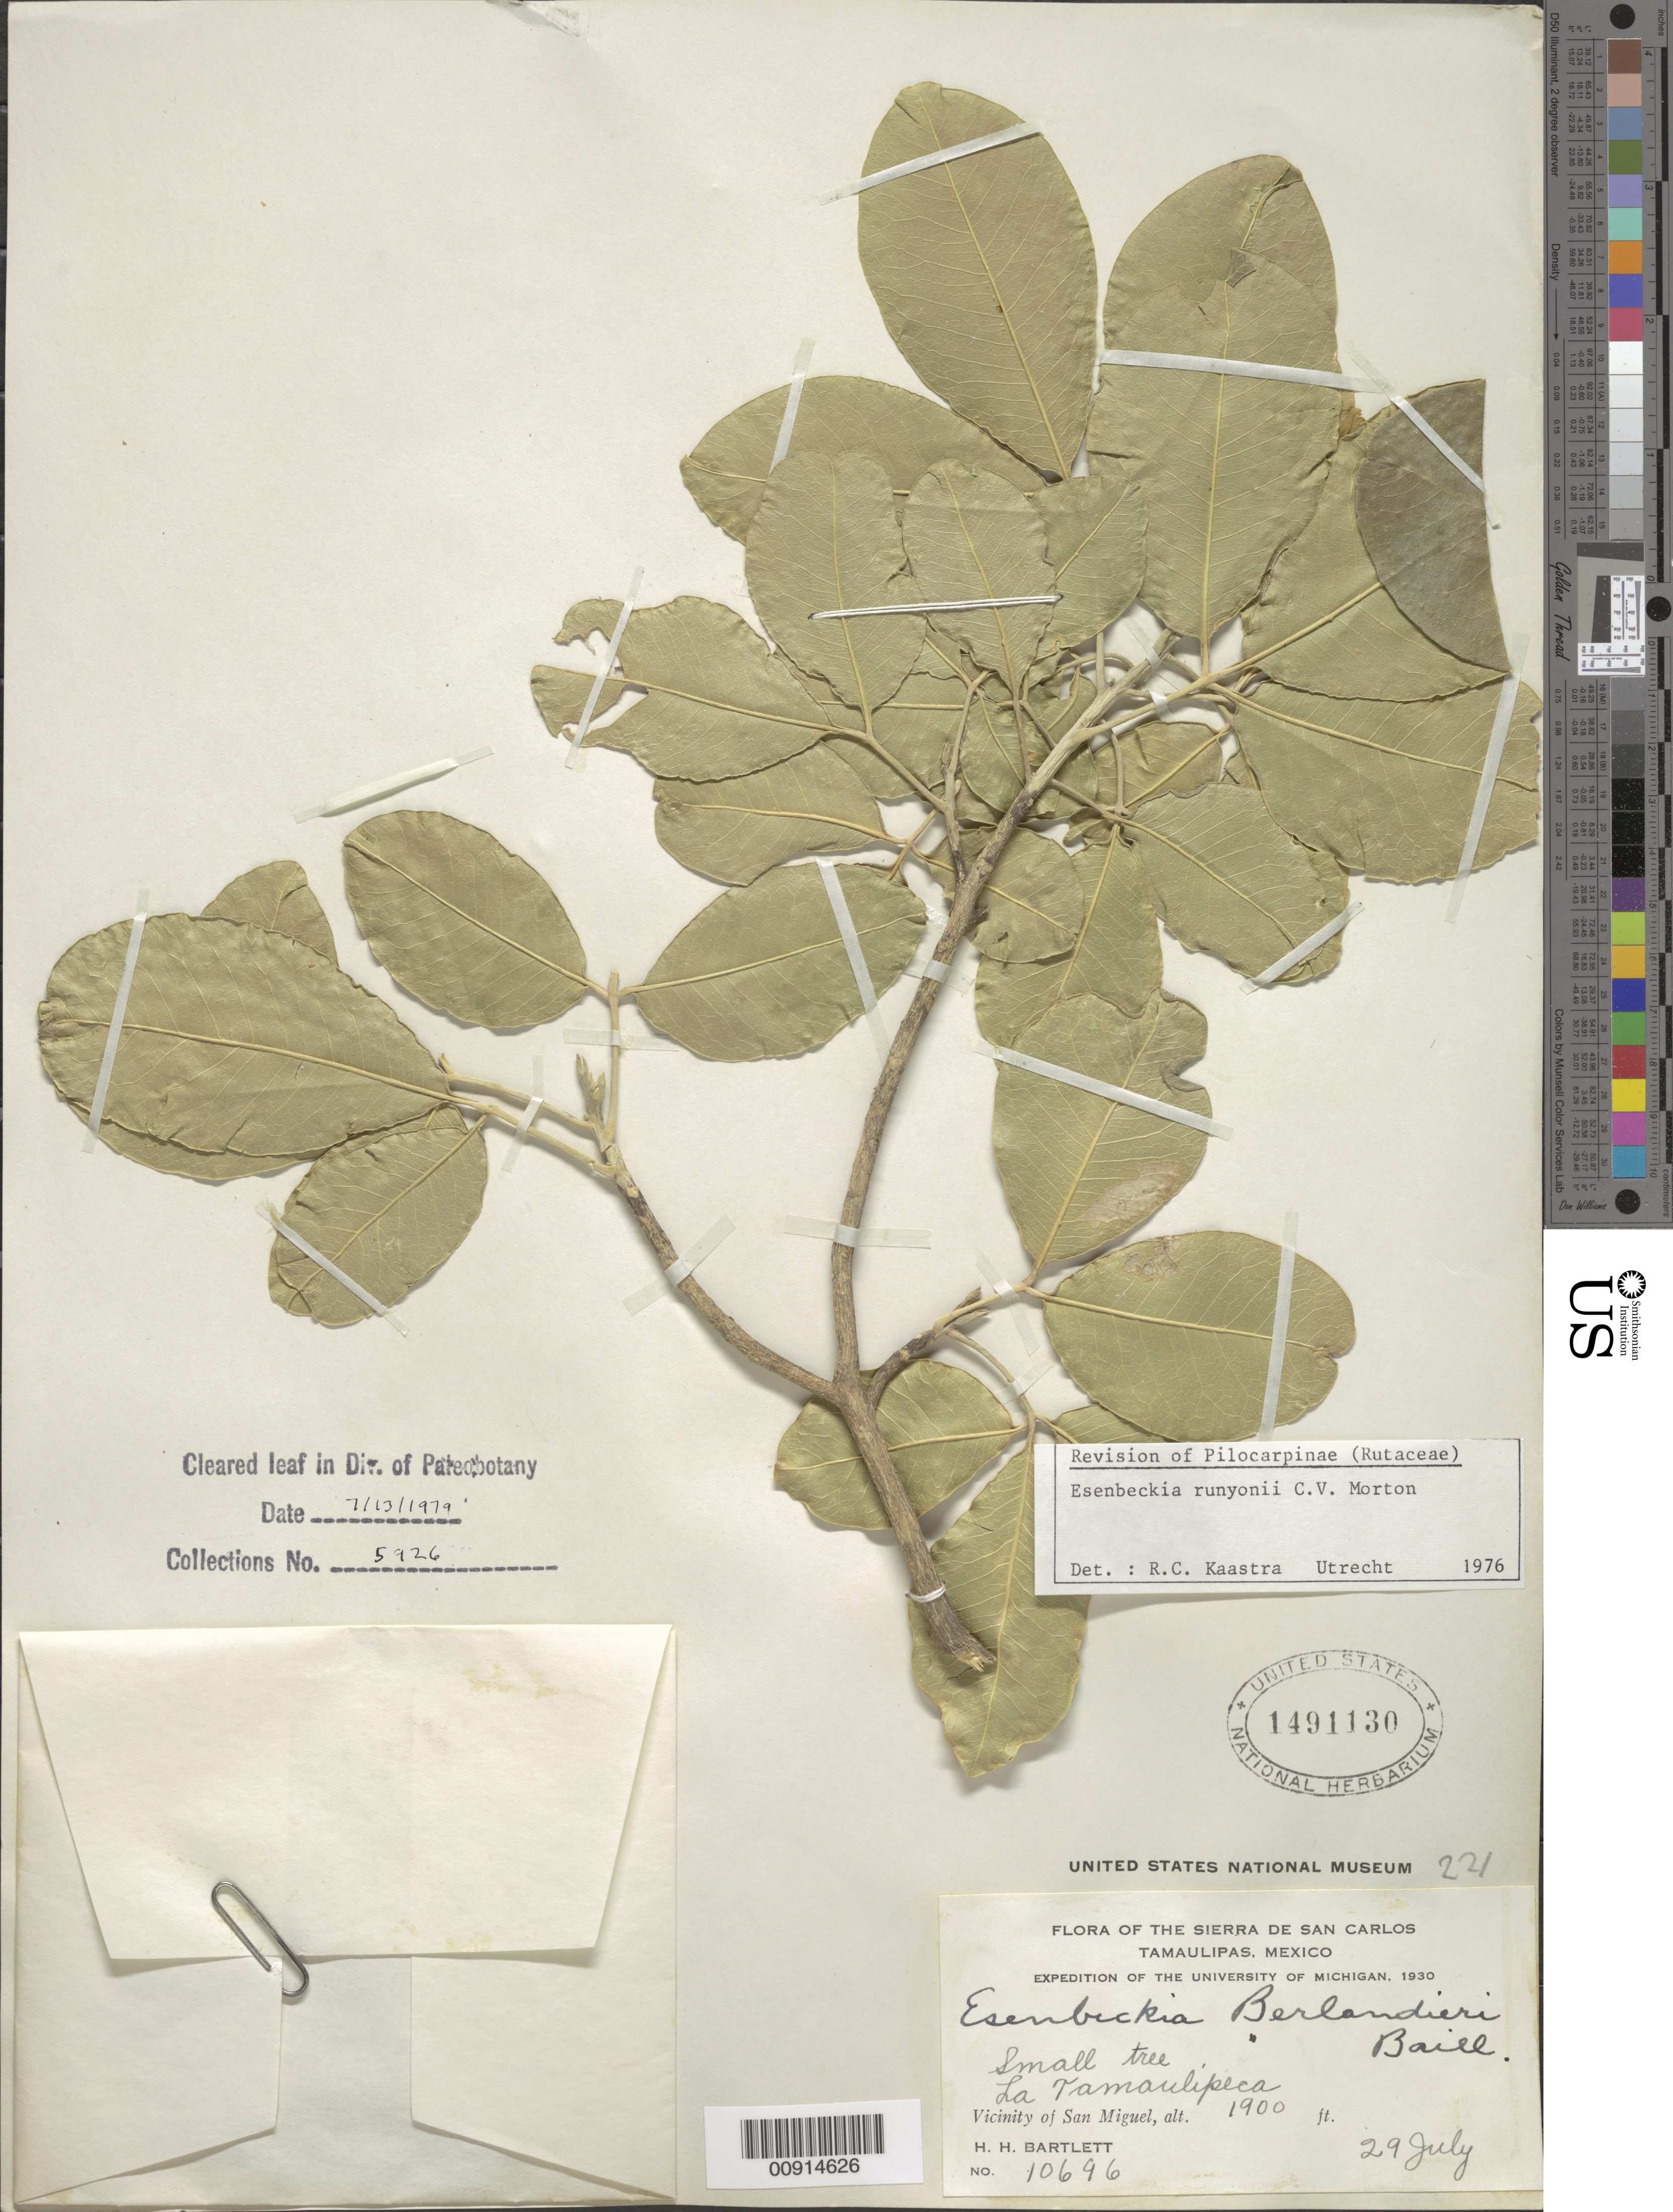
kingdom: Plantae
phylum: Tracheophyta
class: Magnoliopsida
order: Sapindales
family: Rutaceae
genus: Esenbeckia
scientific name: Esenbeckia runyonii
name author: C.V. Morton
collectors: H. H. Bartlett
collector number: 10696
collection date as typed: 29 Jul 1930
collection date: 1930-07-29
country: Mexico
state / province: Tamaulipas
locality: La Tamaulipeca. Vicinity of San Miguel, Serra de San Carlos.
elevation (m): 579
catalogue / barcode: US 1491130